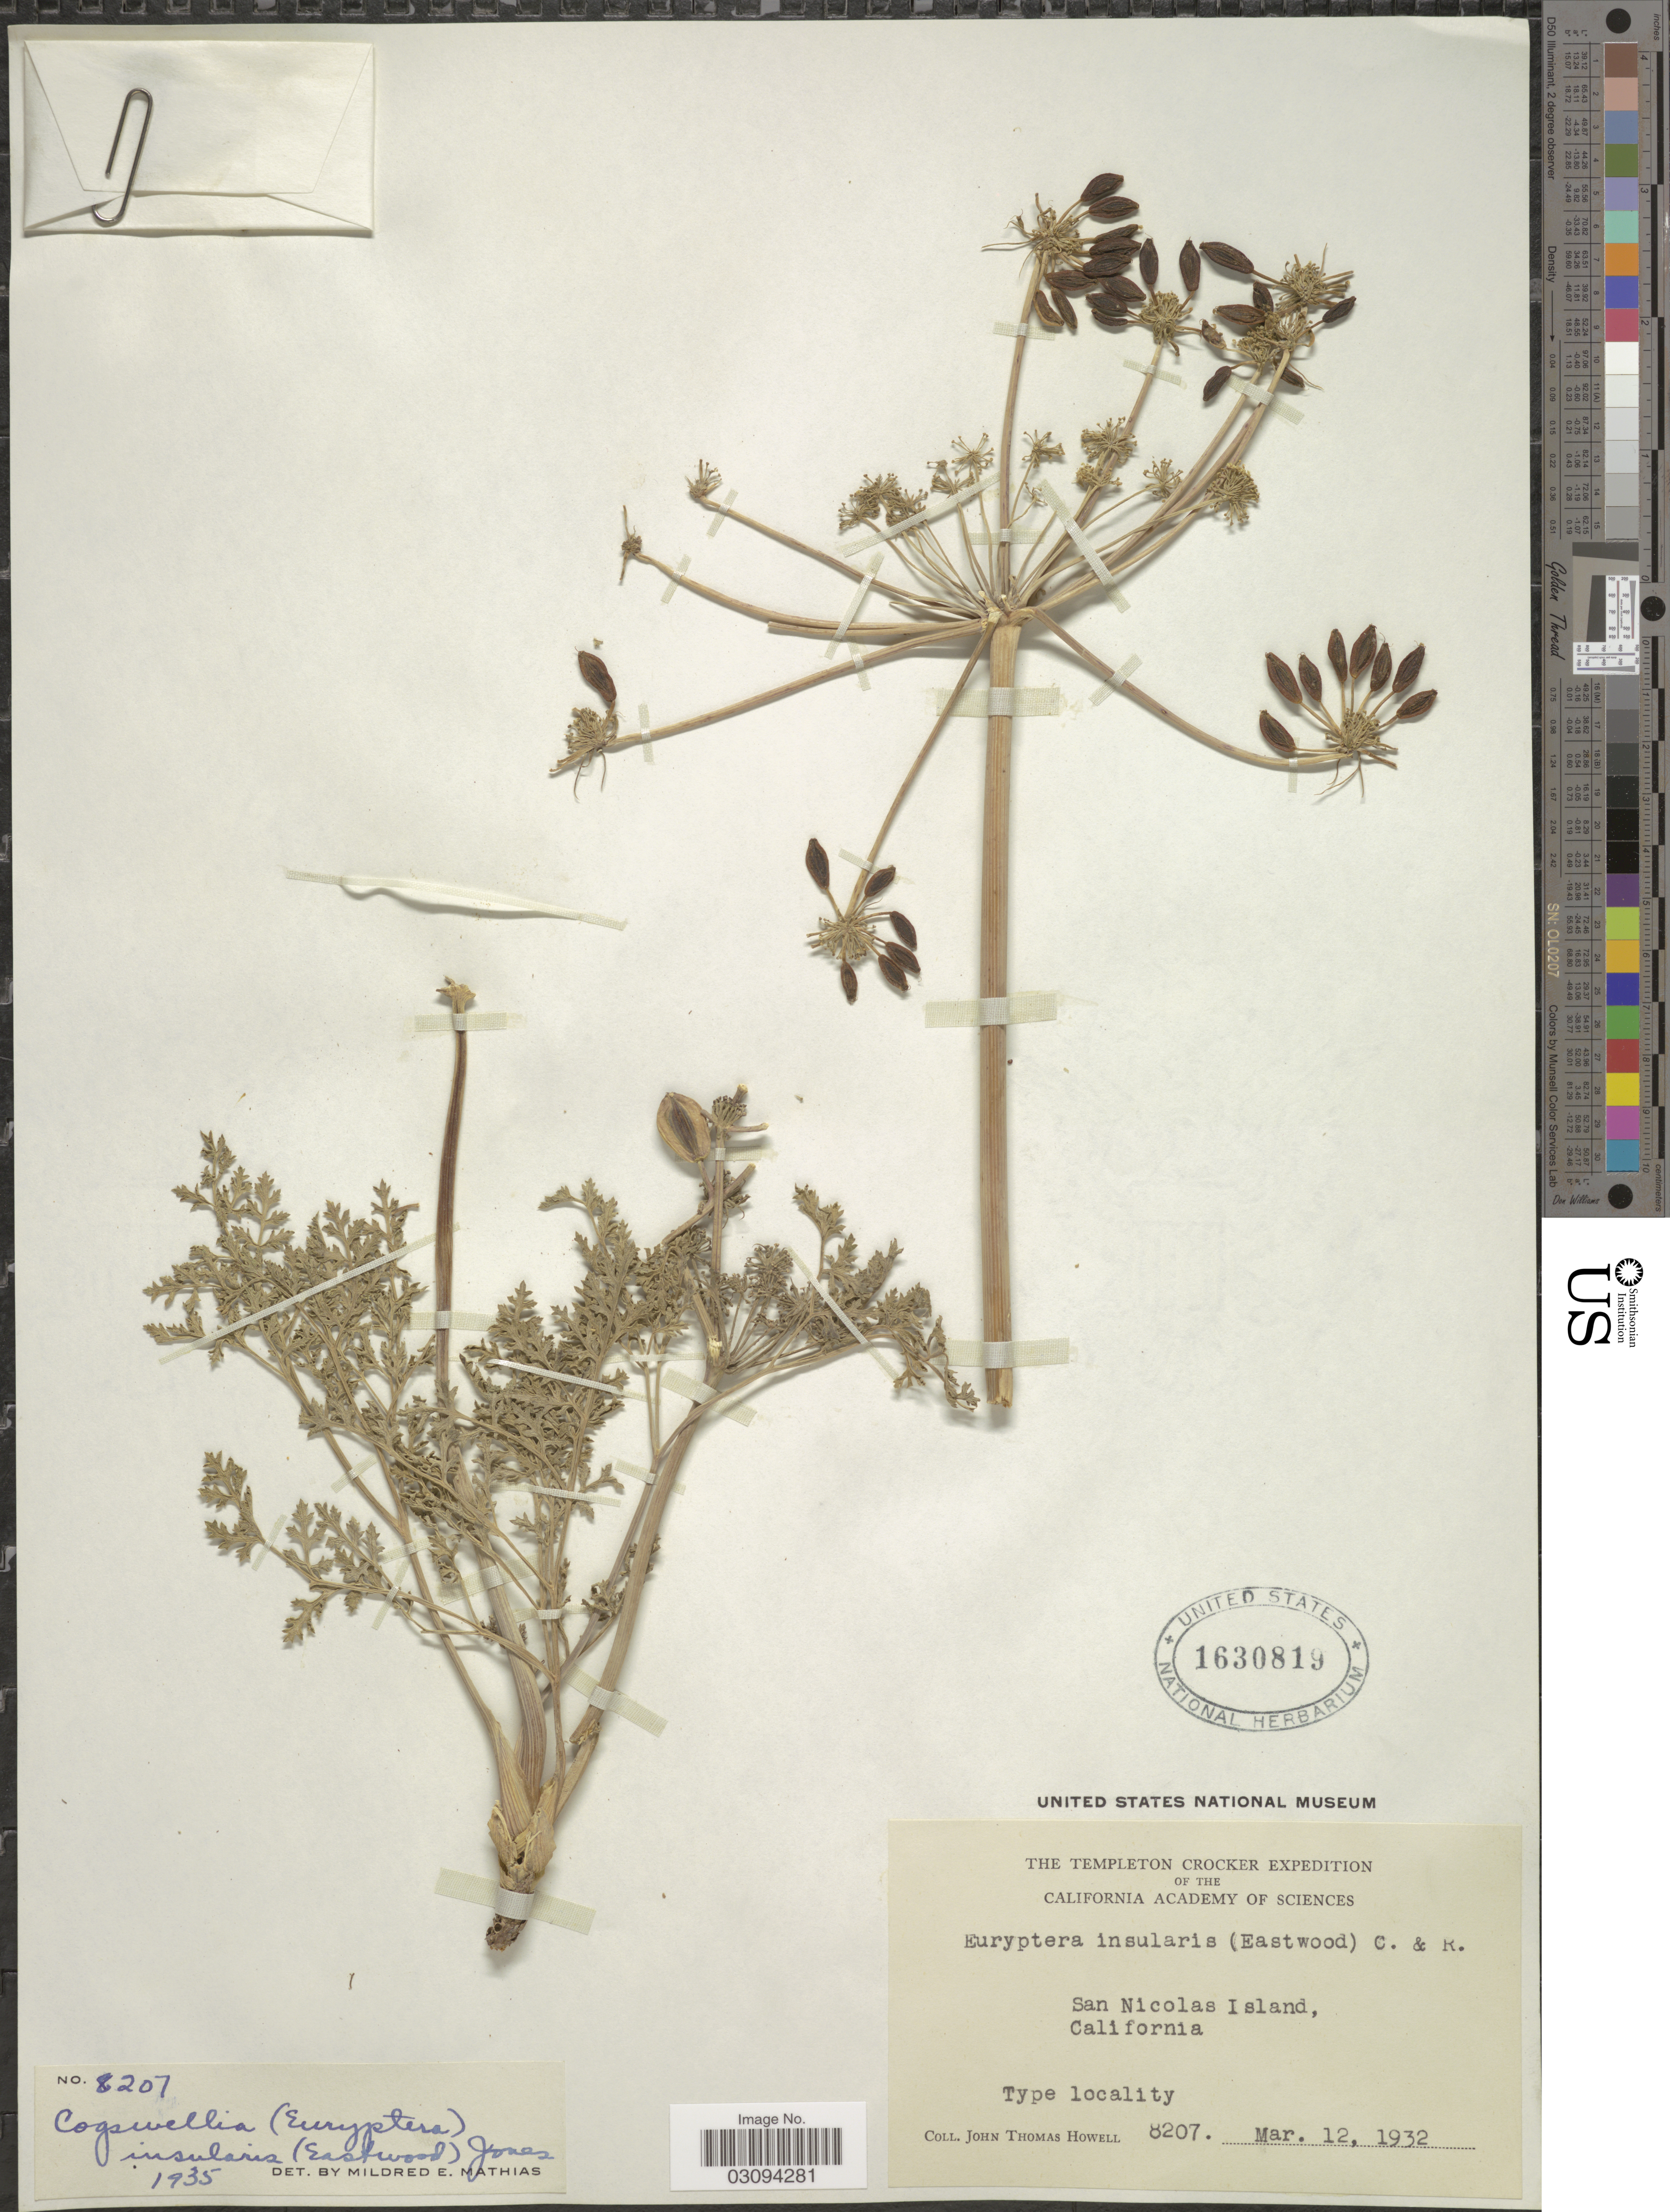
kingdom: Plantae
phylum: Tracheophyta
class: Magnoliopsida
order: Apiales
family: Apiaceae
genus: Lomatium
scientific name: Lomatium insulare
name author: (Eastw.) Munz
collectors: J. T. Howell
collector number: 8207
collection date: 1932-03-12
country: United States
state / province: California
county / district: Ventura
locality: San Nicolas Island.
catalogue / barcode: US 1630819